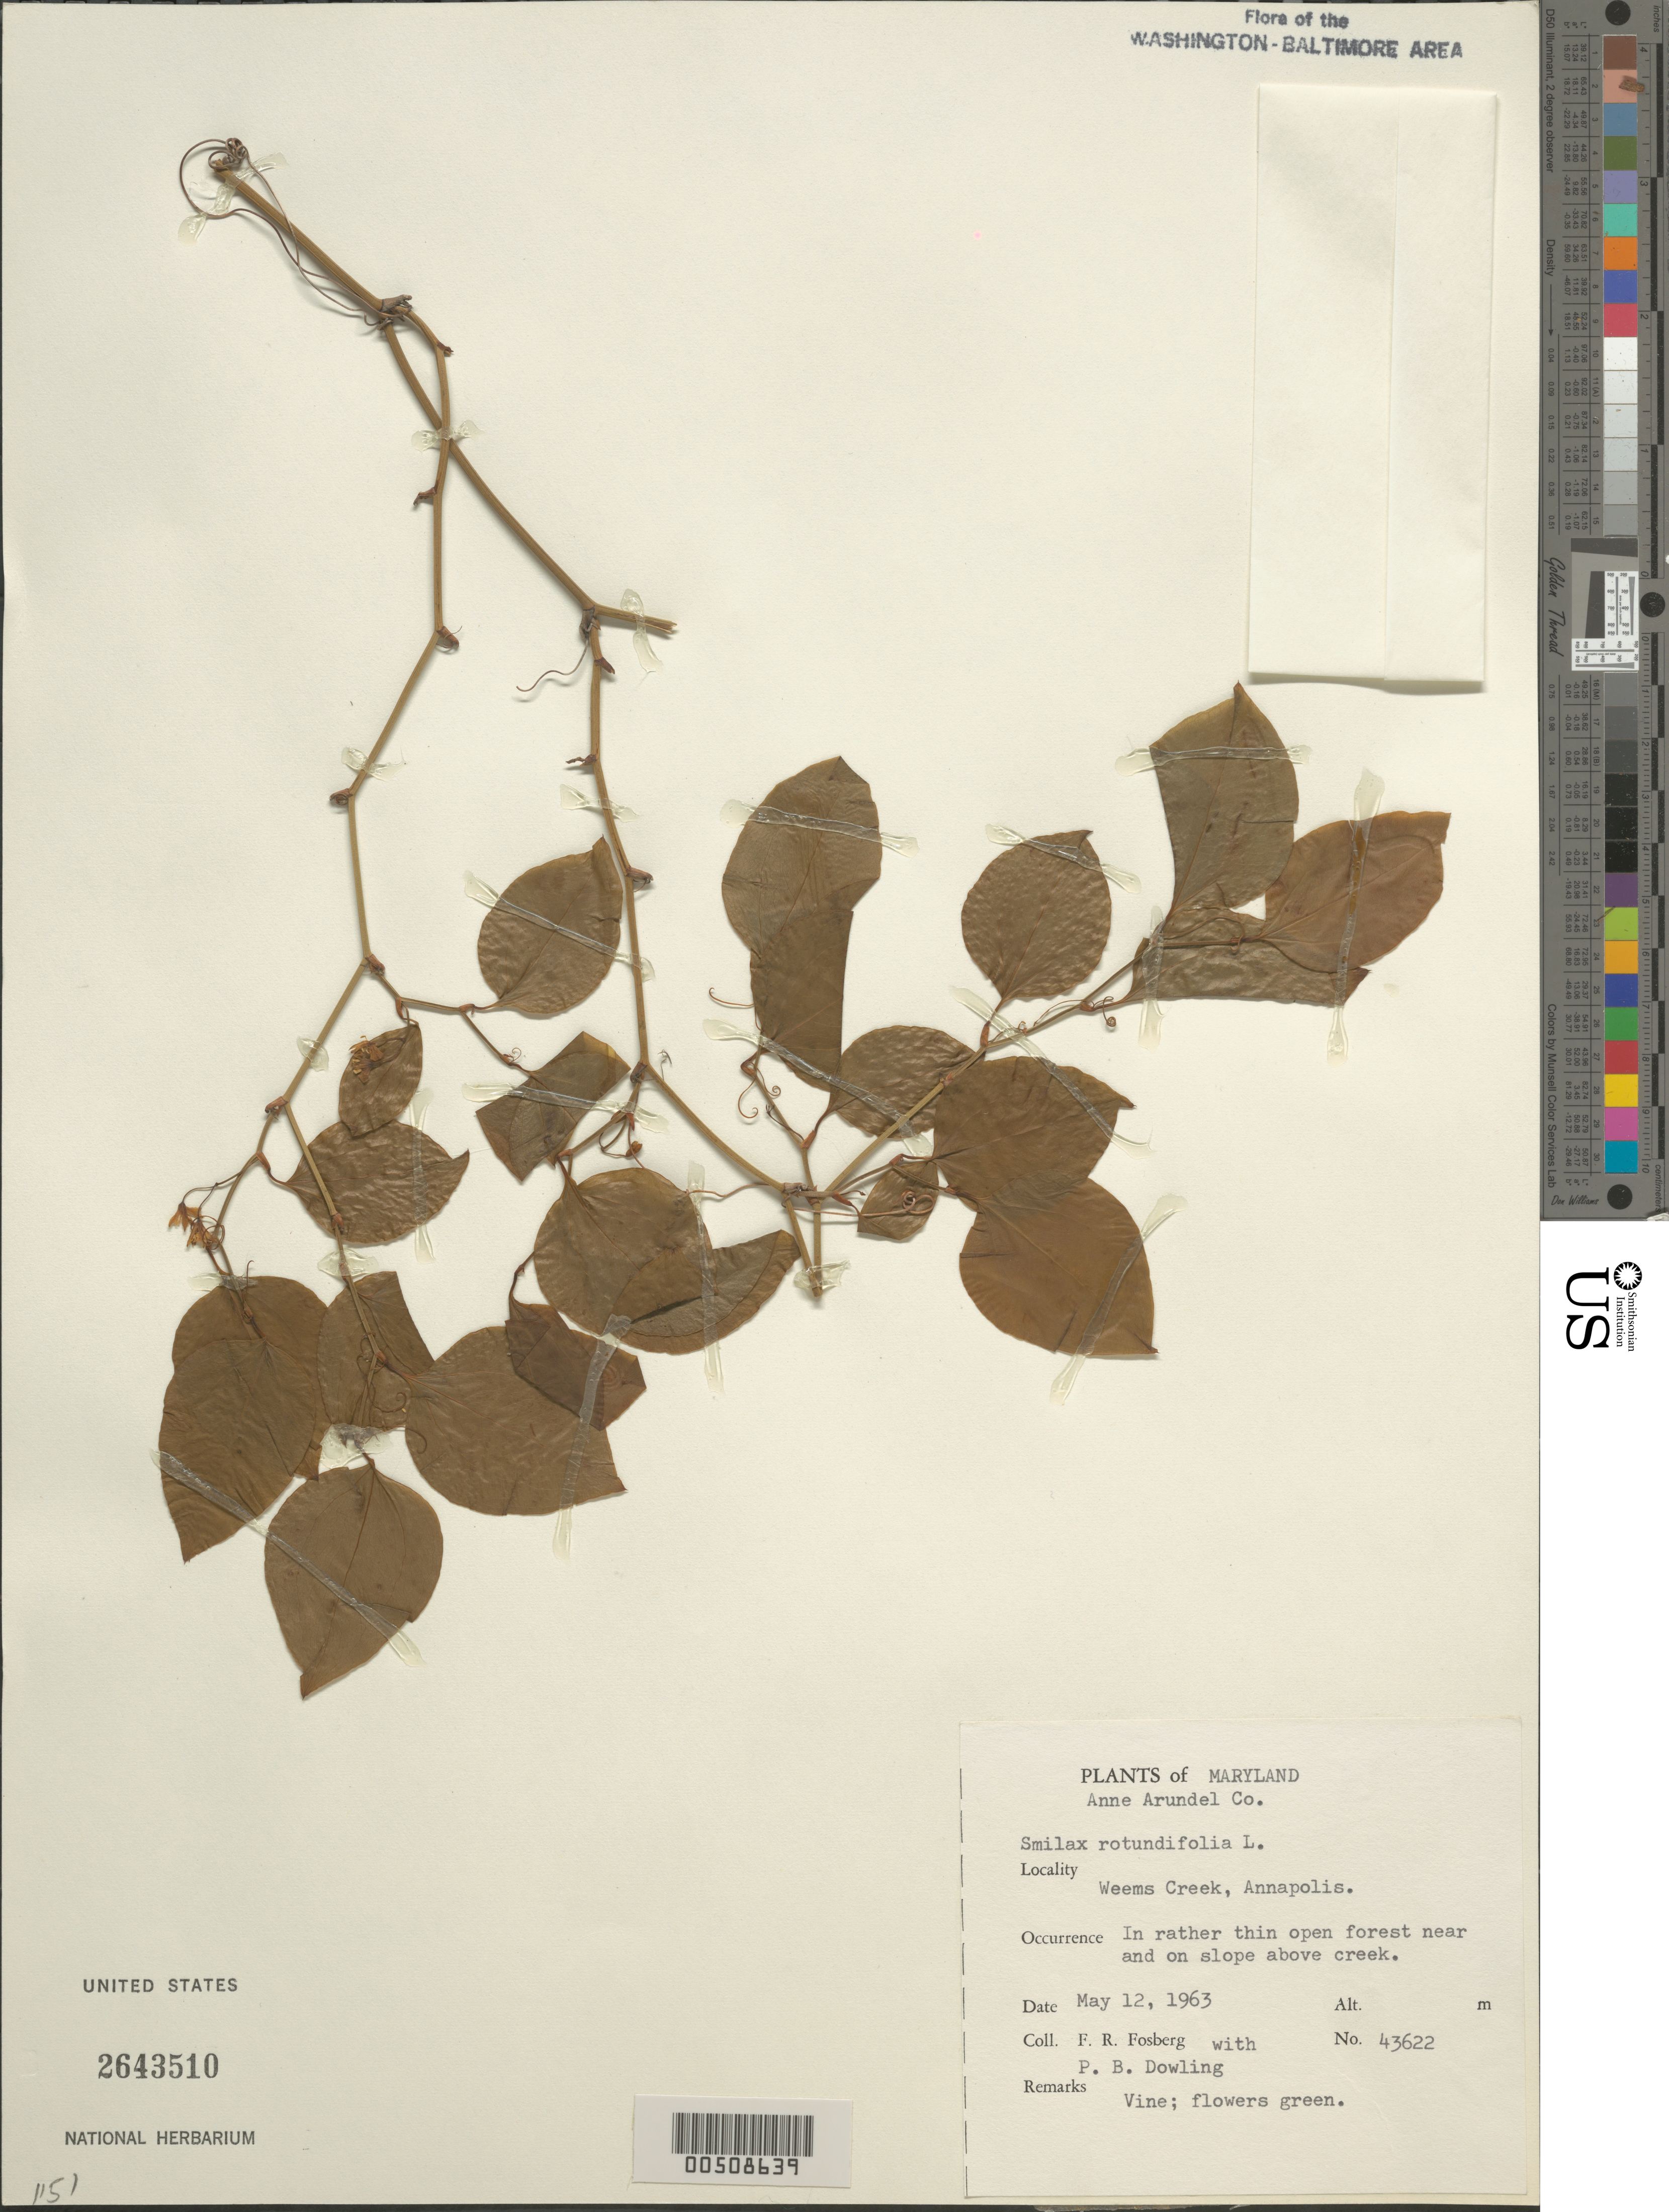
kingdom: Plantae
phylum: Tracheophyta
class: Liliopsida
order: Liliales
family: Smilacaceae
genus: Smilax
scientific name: Smilax rotundifolia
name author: L.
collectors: F. R. Fosberg & P. Dowling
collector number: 43622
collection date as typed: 12 May 1963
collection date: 1963-05-12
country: United States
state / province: Maryland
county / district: Anne Arundel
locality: Weems Creek, Annapolis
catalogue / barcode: US 2643510